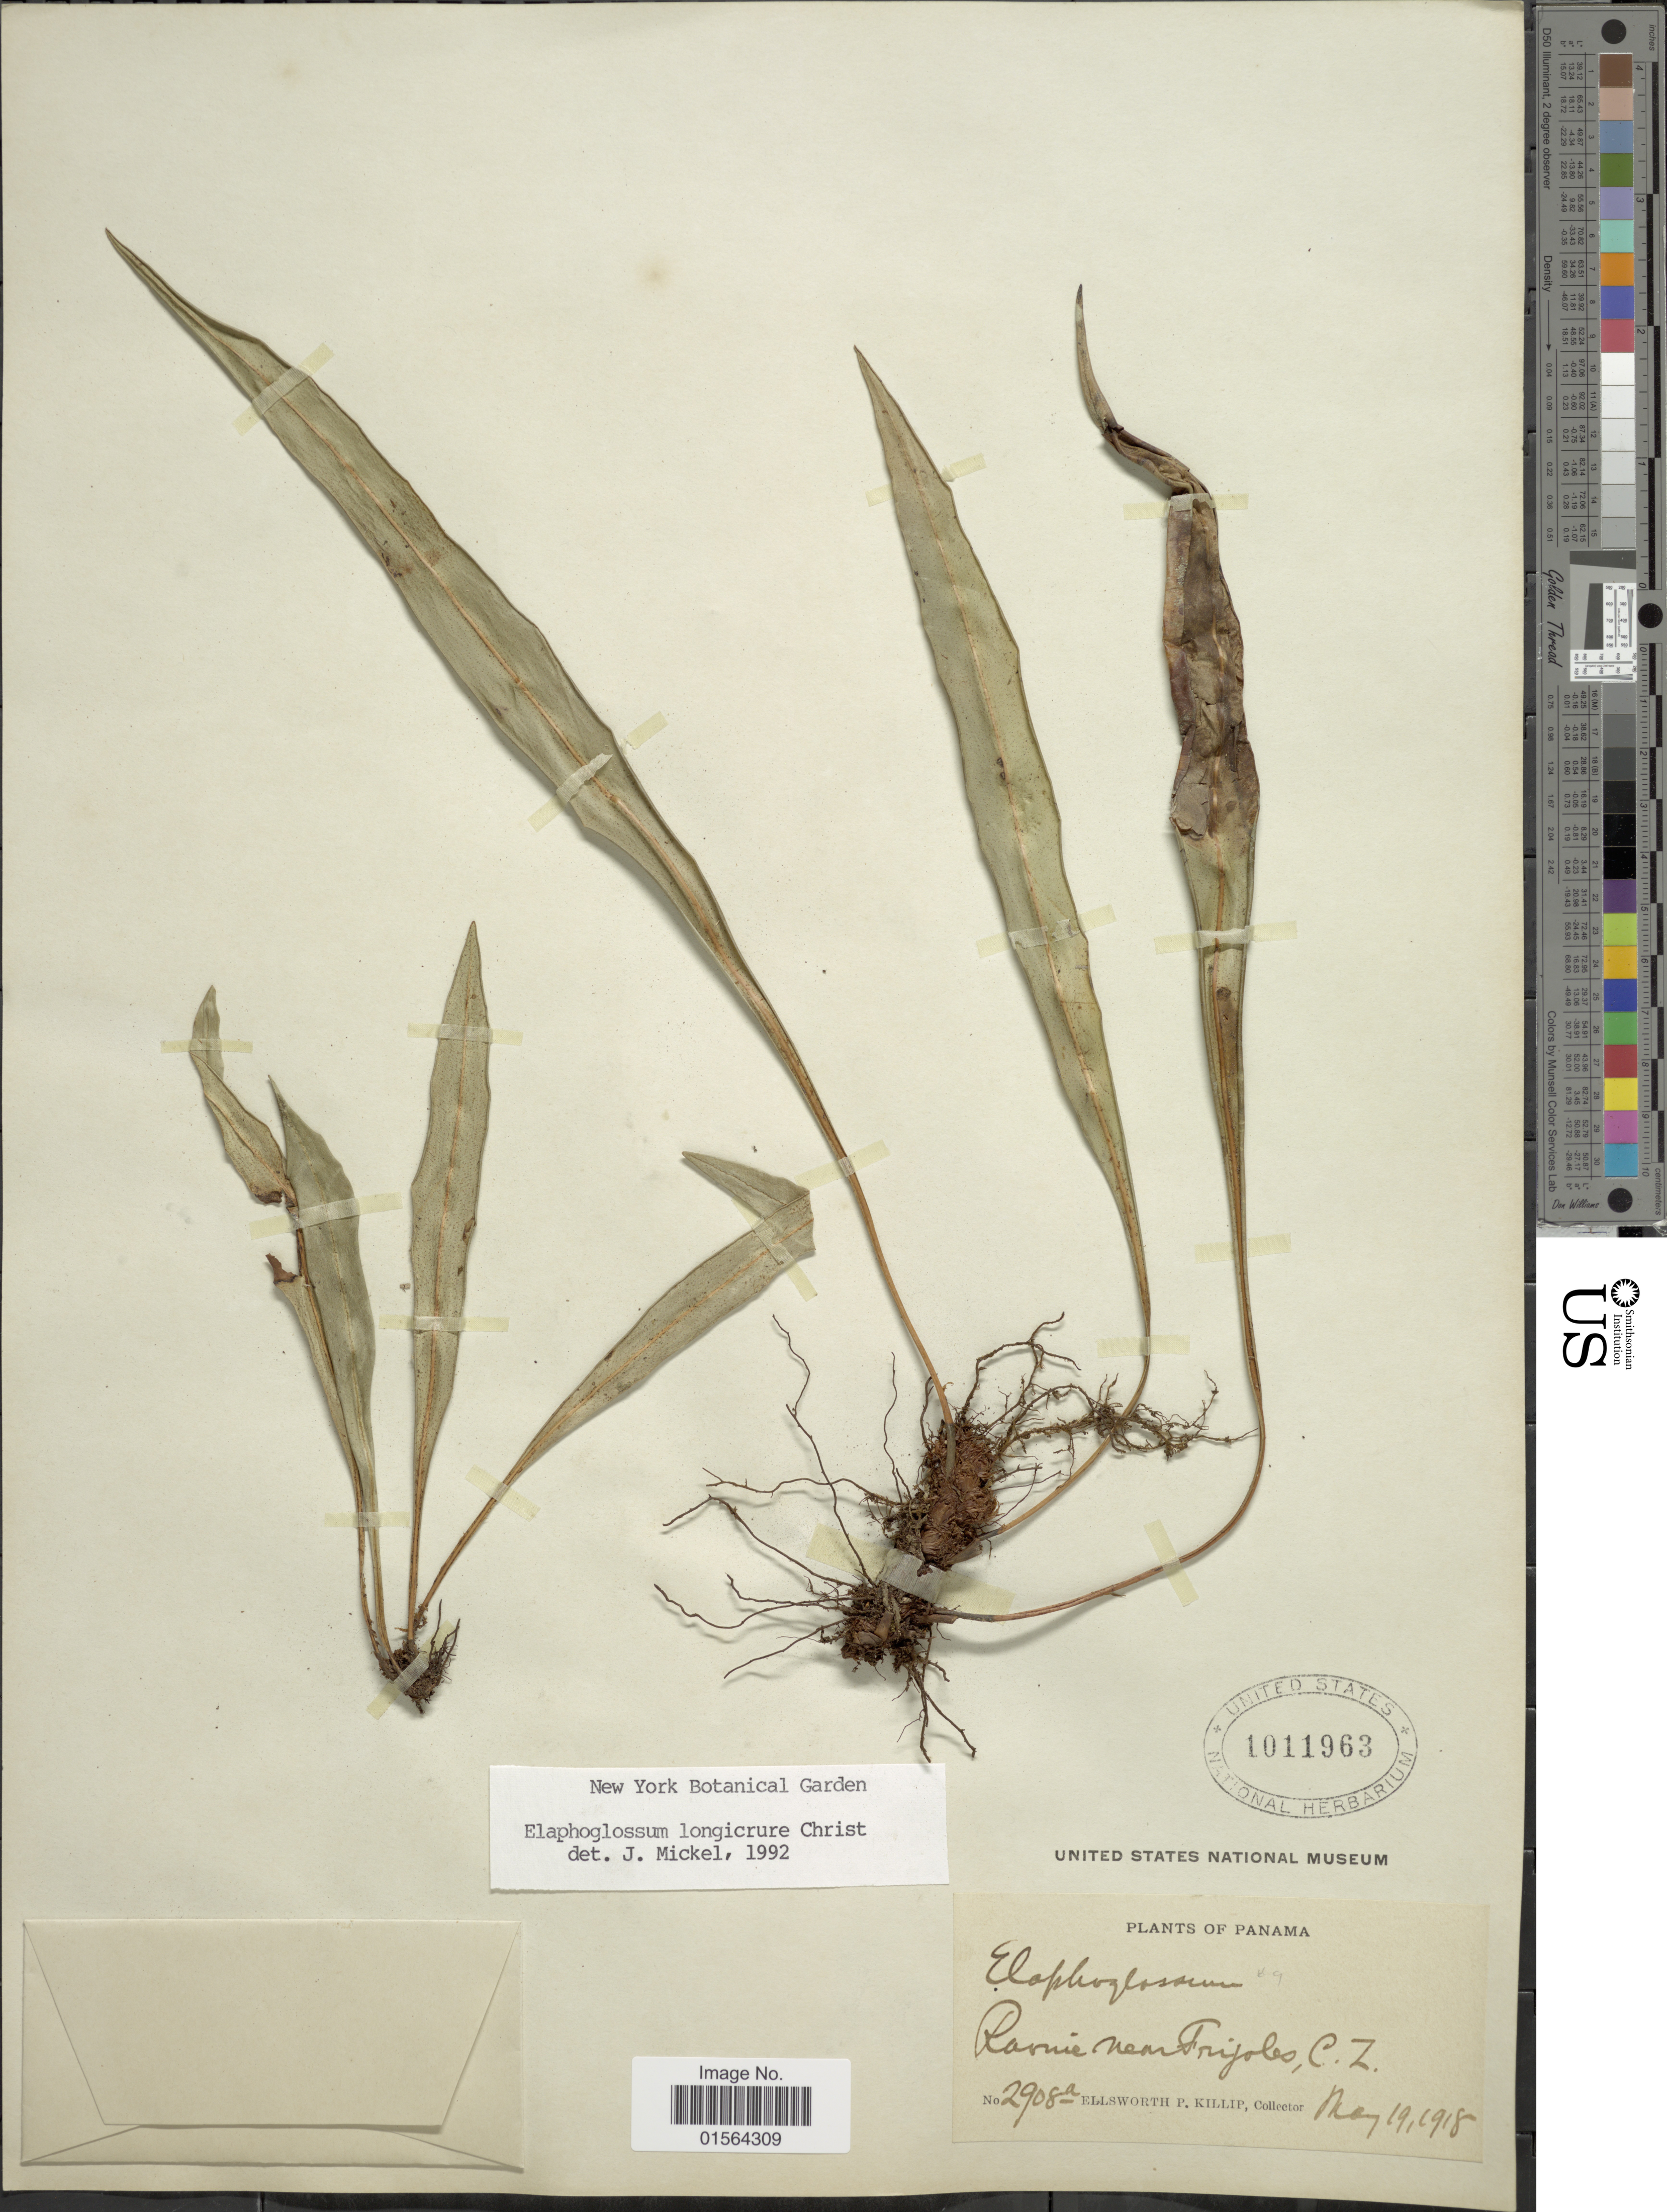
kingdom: Plantae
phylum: Tracheophyta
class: Polypodiopsida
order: Polypodiales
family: Dryopteridaceae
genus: Elaphoglossum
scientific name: Elaphoglossum longicrure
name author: Christ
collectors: E. P. Killip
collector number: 2908a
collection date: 1918-05-19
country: Panama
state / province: Colón / Panamá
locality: Ravine near Frijoles, C.Z.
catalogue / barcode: US 1011963